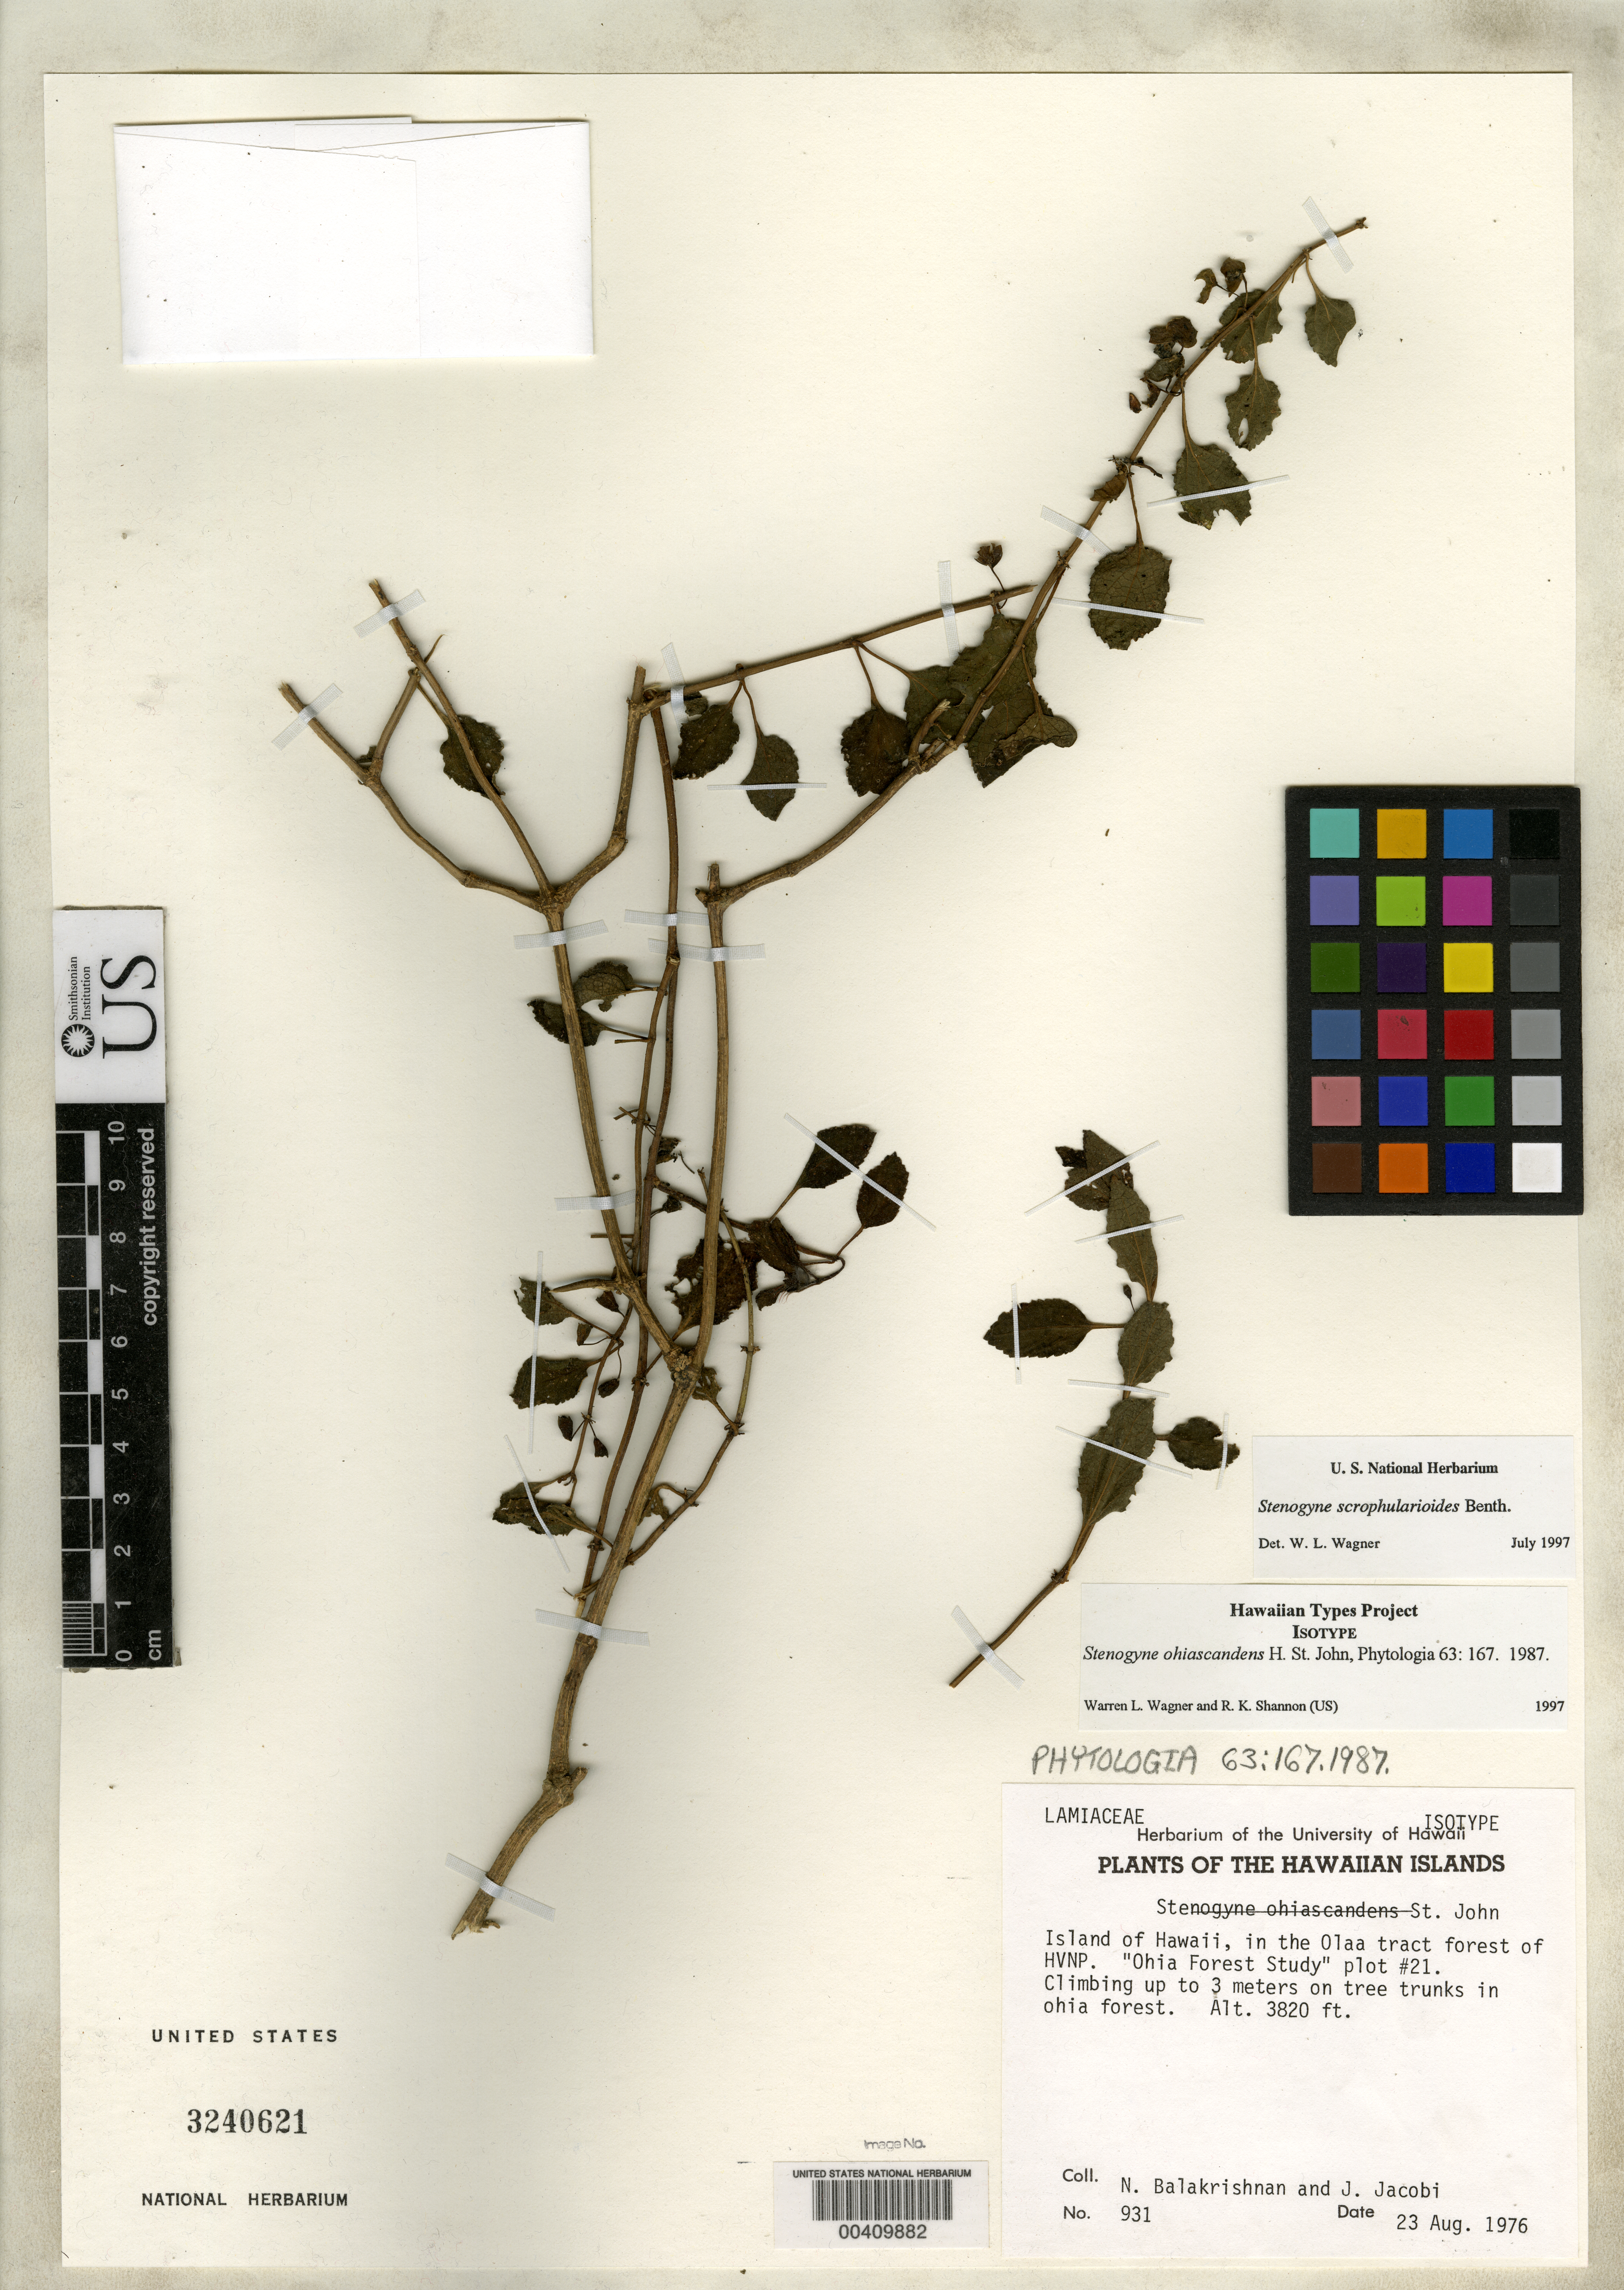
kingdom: Plantae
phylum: Tracheophyta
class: Magnoliopsida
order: Lamiales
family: Lamiaceae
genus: Stenogyne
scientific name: Stenogyne ohiascandens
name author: H. St. John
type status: Isotype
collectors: N. Balakrishnan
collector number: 931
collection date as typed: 23 Aug 1976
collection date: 1976-08-23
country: United States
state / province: Hawaii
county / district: Hawaii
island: Hawaii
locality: Olaa Tract Forest of Hvnp, Ohia forest study plot 21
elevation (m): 61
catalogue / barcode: US 3240621